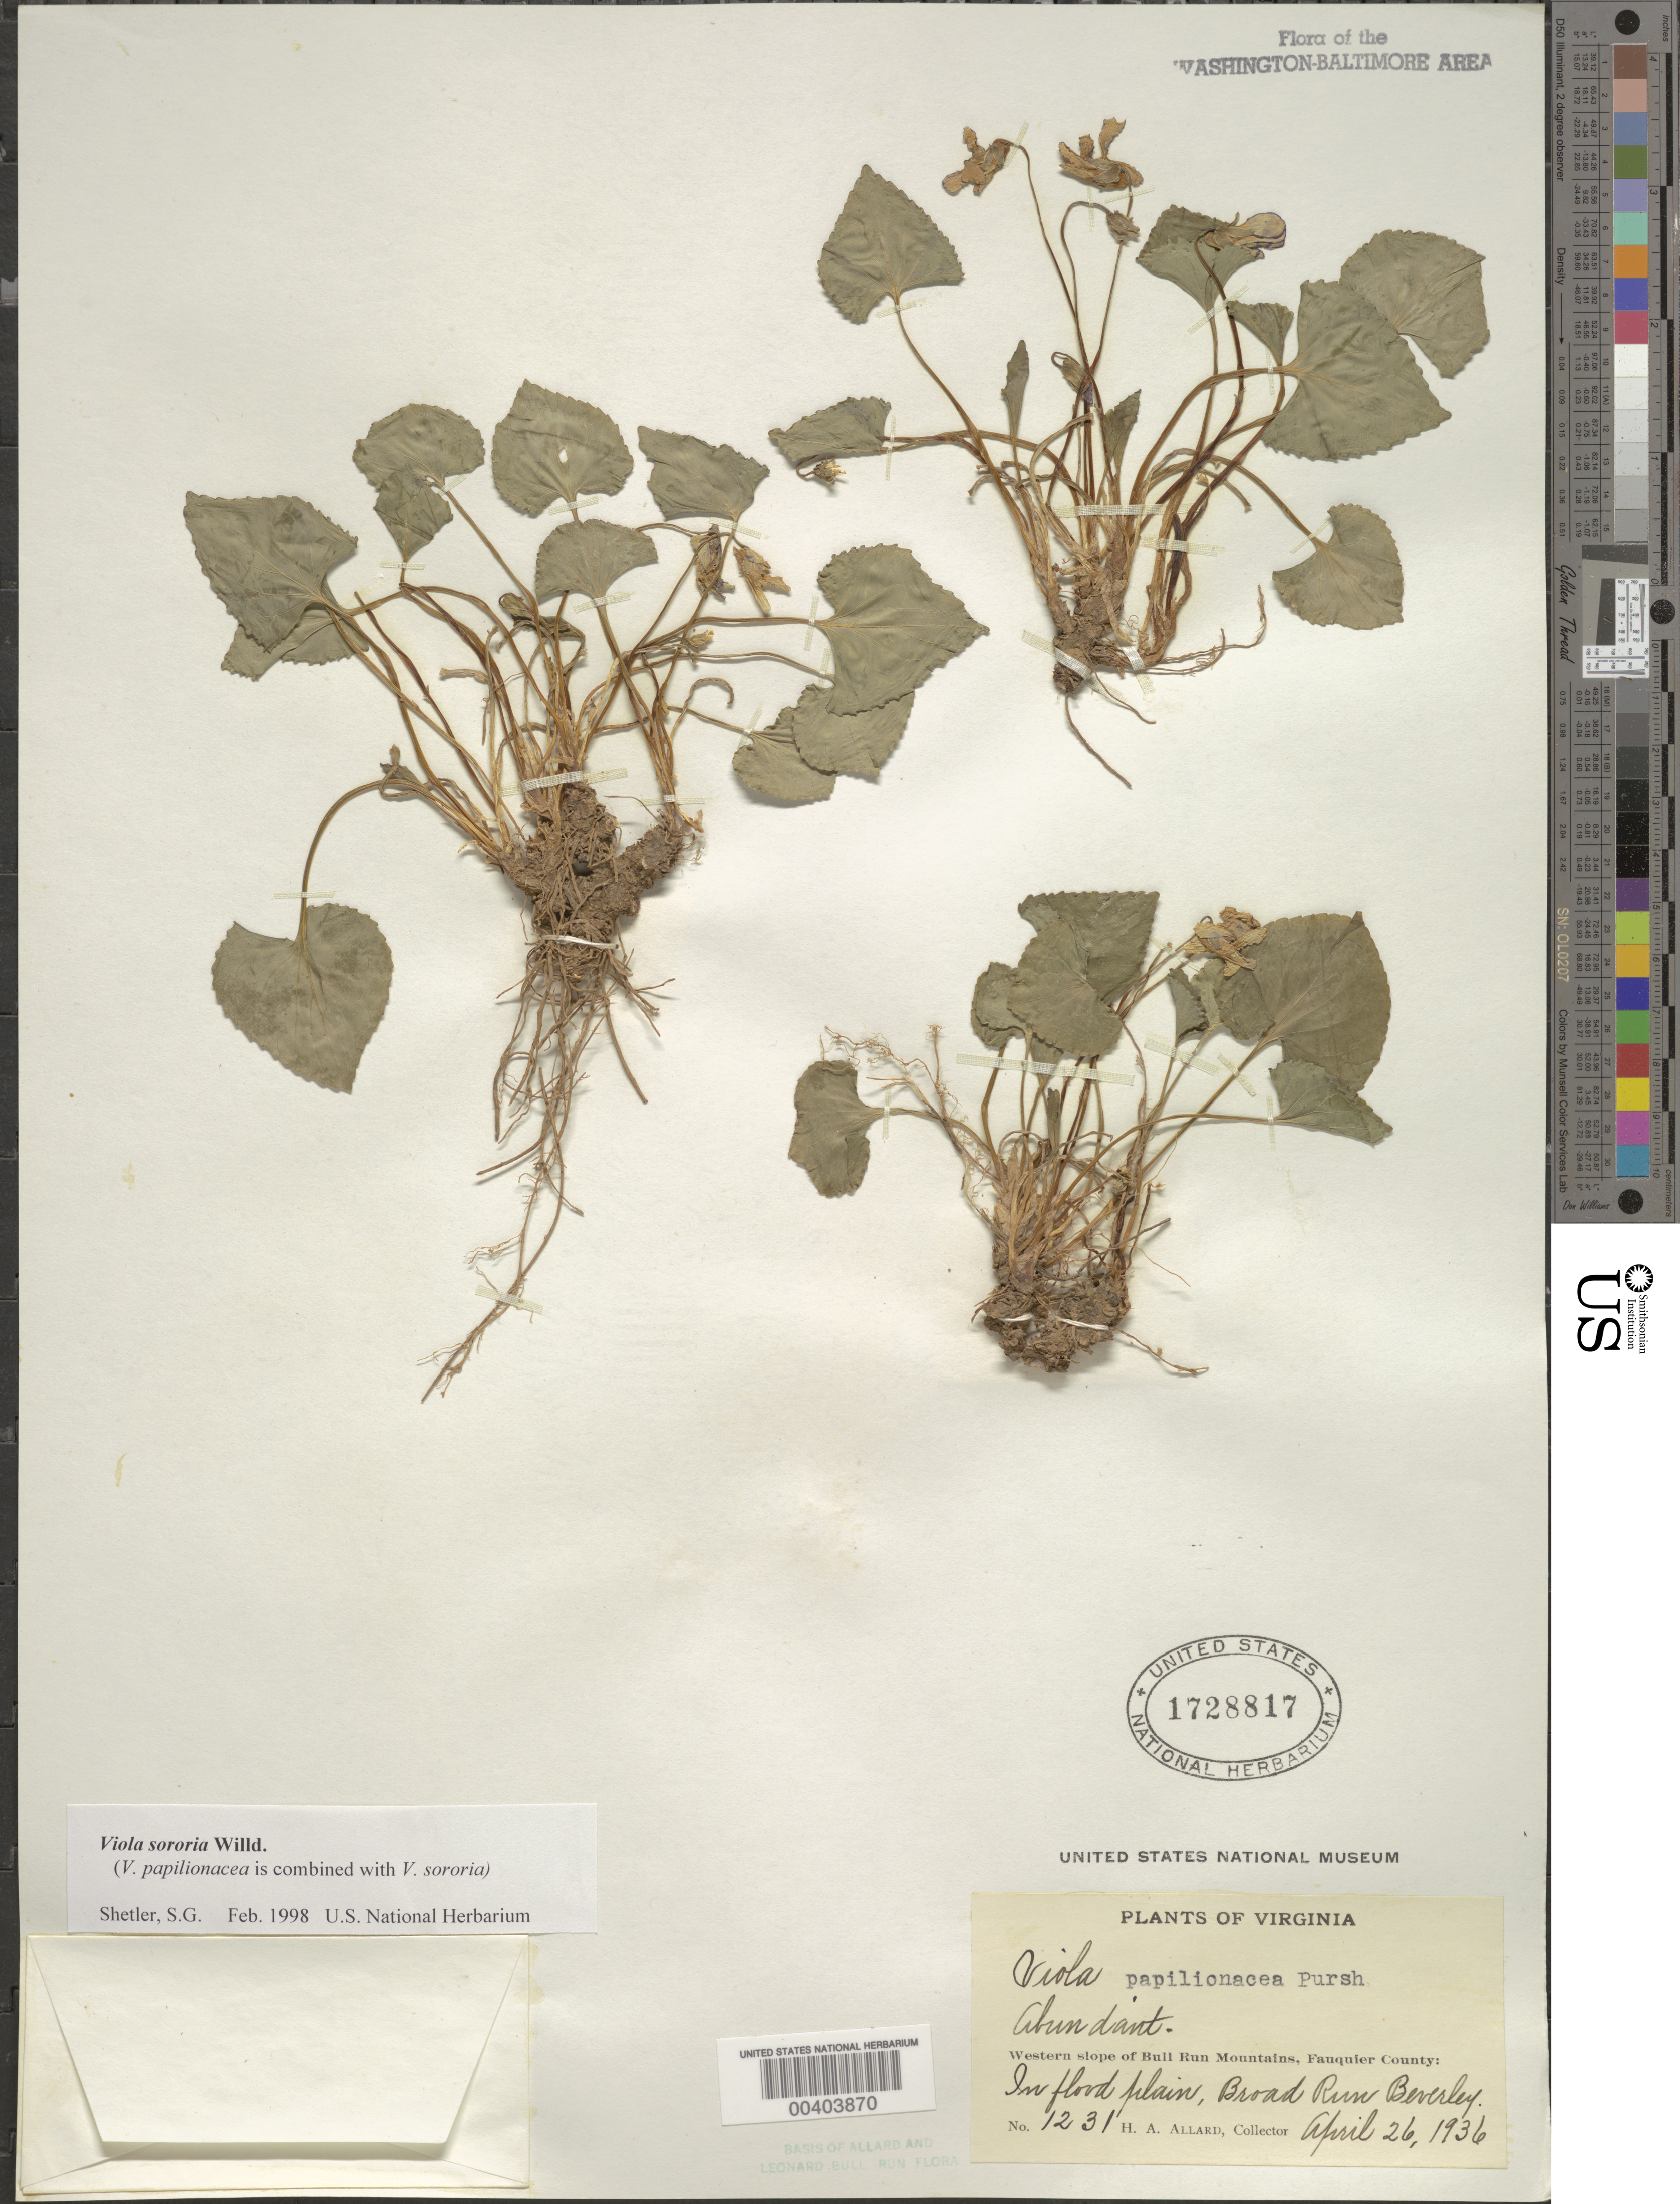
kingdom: Plantae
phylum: Tracheophyta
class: Magnoliopsida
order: Malpighiales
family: Violaceae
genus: Viola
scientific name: Viola sororia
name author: Willd.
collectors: H. A. Allard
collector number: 1231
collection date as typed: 26 Apr 1936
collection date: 1936-04-26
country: United States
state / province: Virginia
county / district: Fauquier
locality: Broad Run, Beverley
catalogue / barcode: US 1728817